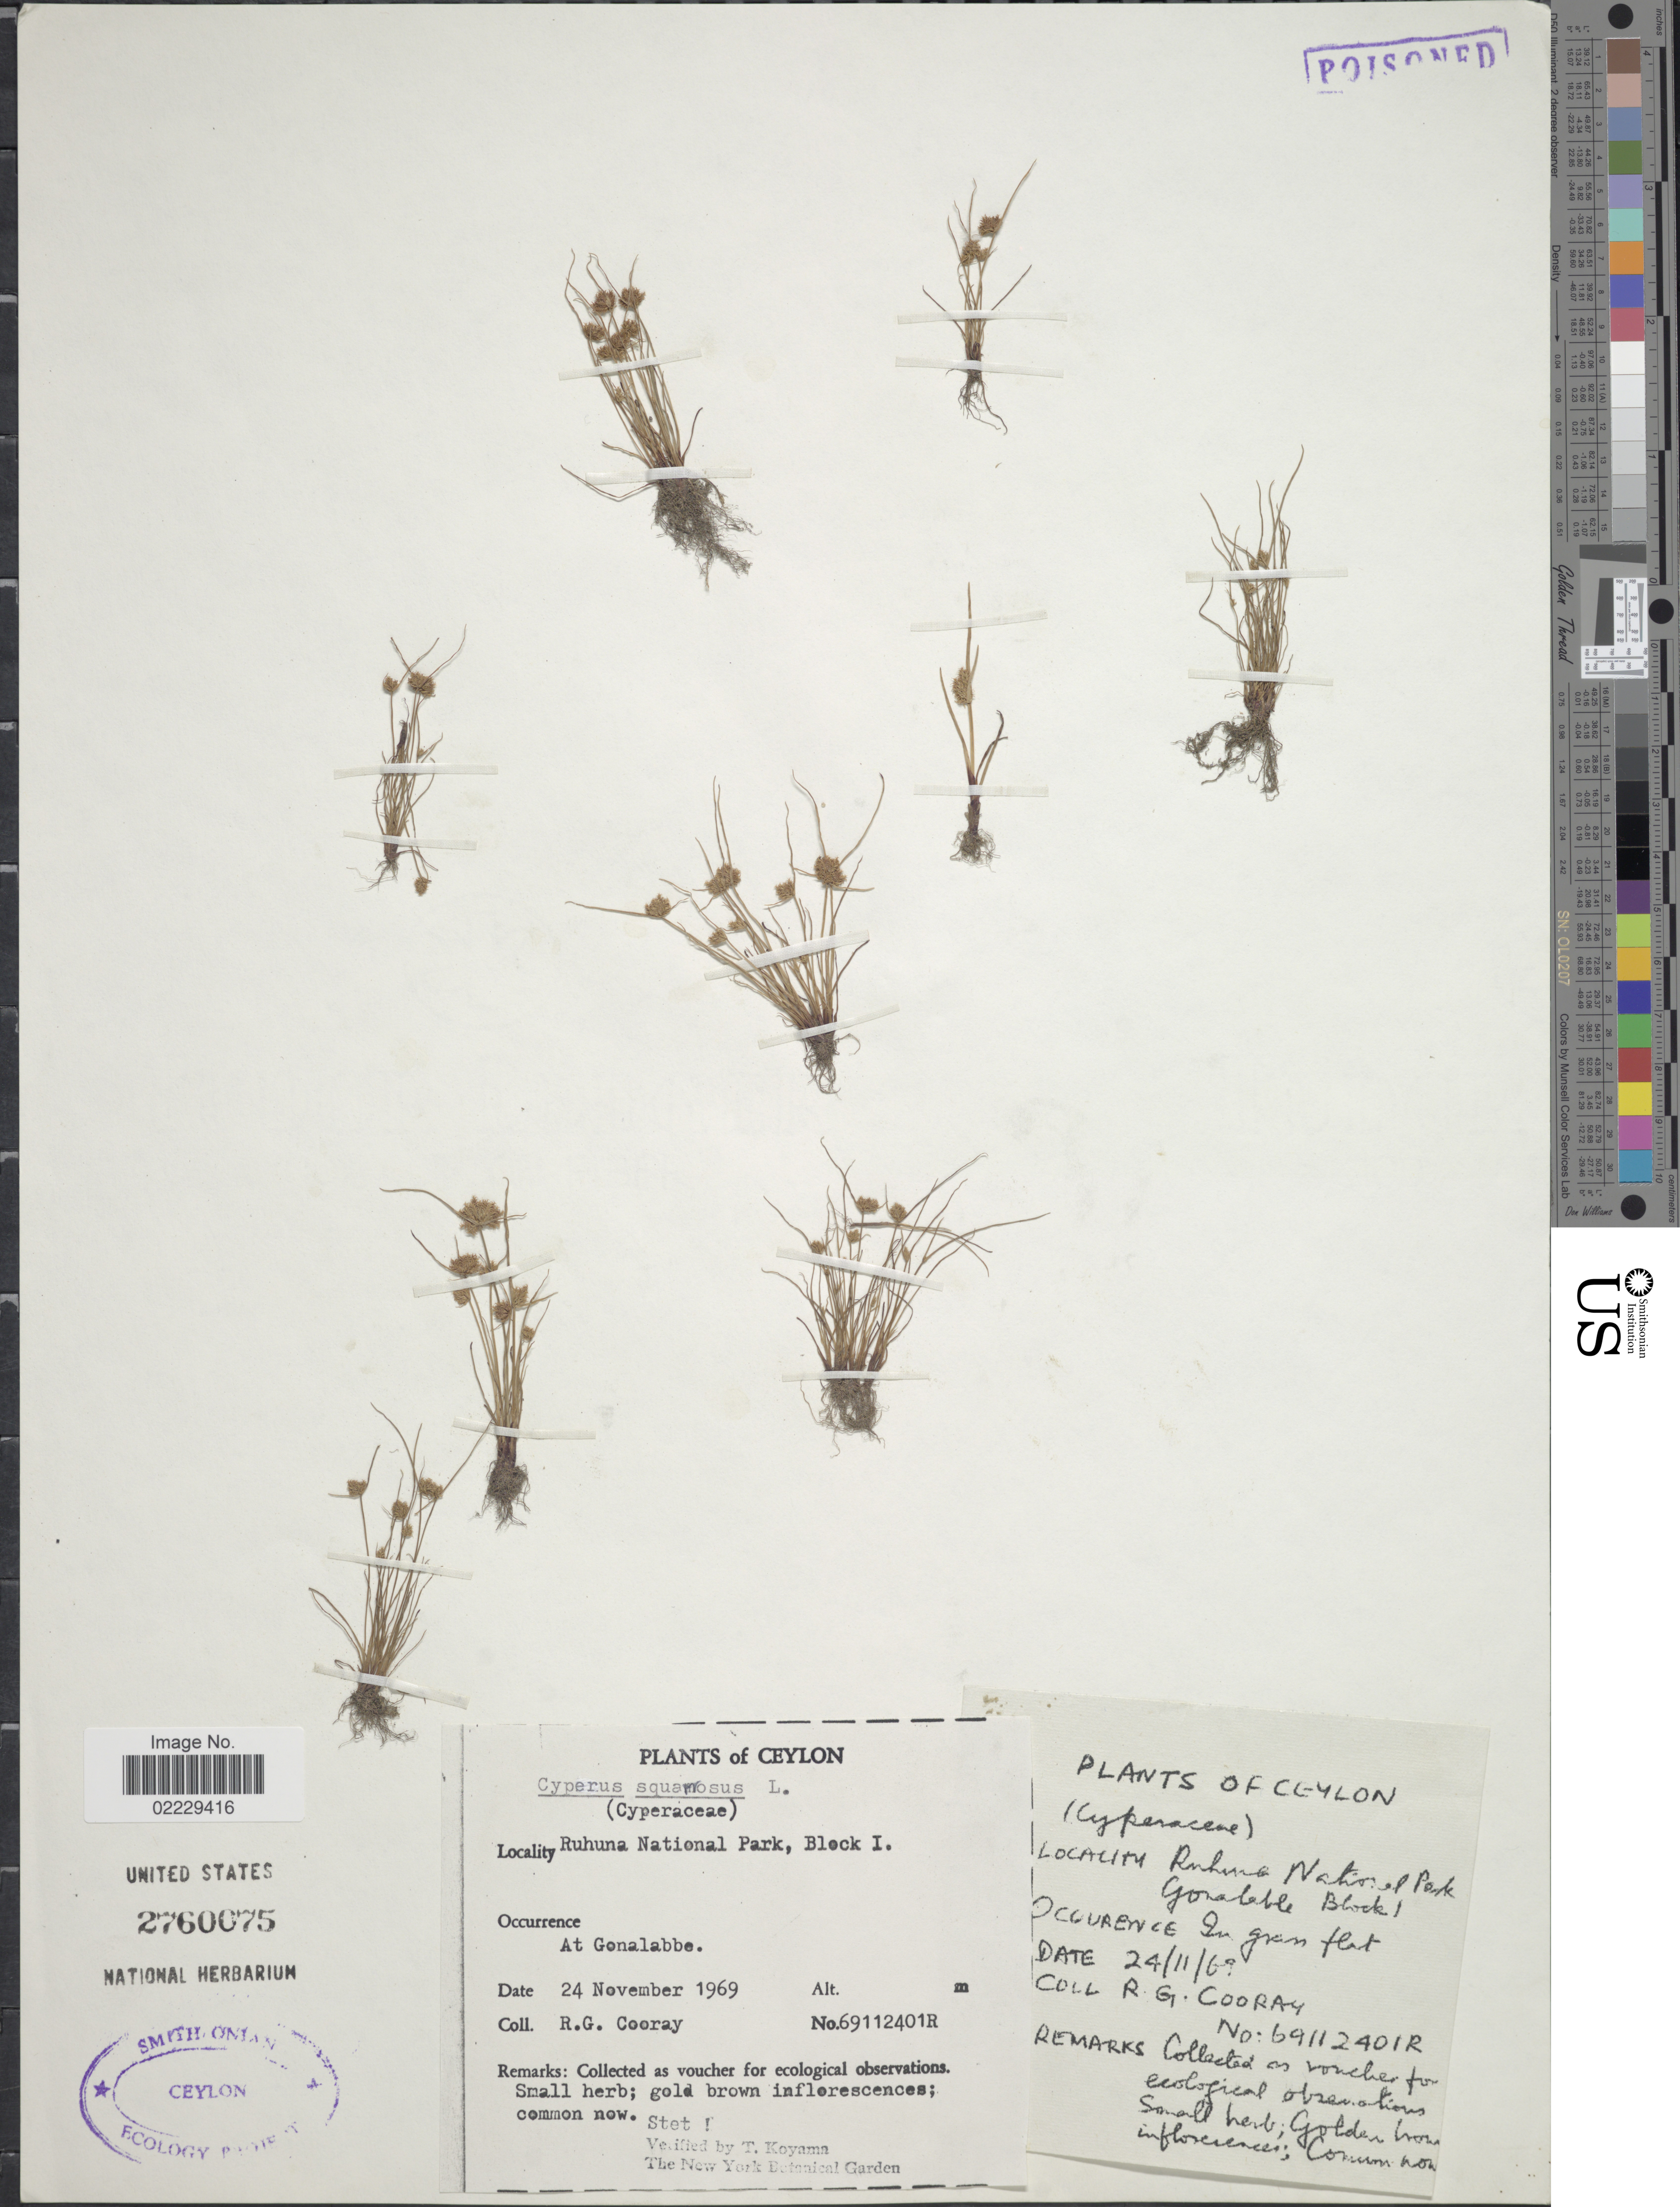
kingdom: Plantae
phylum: Tracheophyta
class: Liliopsida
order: Poales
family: Cyperaceae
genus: Cyperus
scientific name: Cyperus squarrosus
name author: L.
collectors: R. Cooray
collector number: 69112401R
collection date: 1969-11-24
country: Sri Lanka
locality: Ceylon, Ruhuna National Park, Block 1, At Gonalabbe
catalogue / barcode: US 2760075